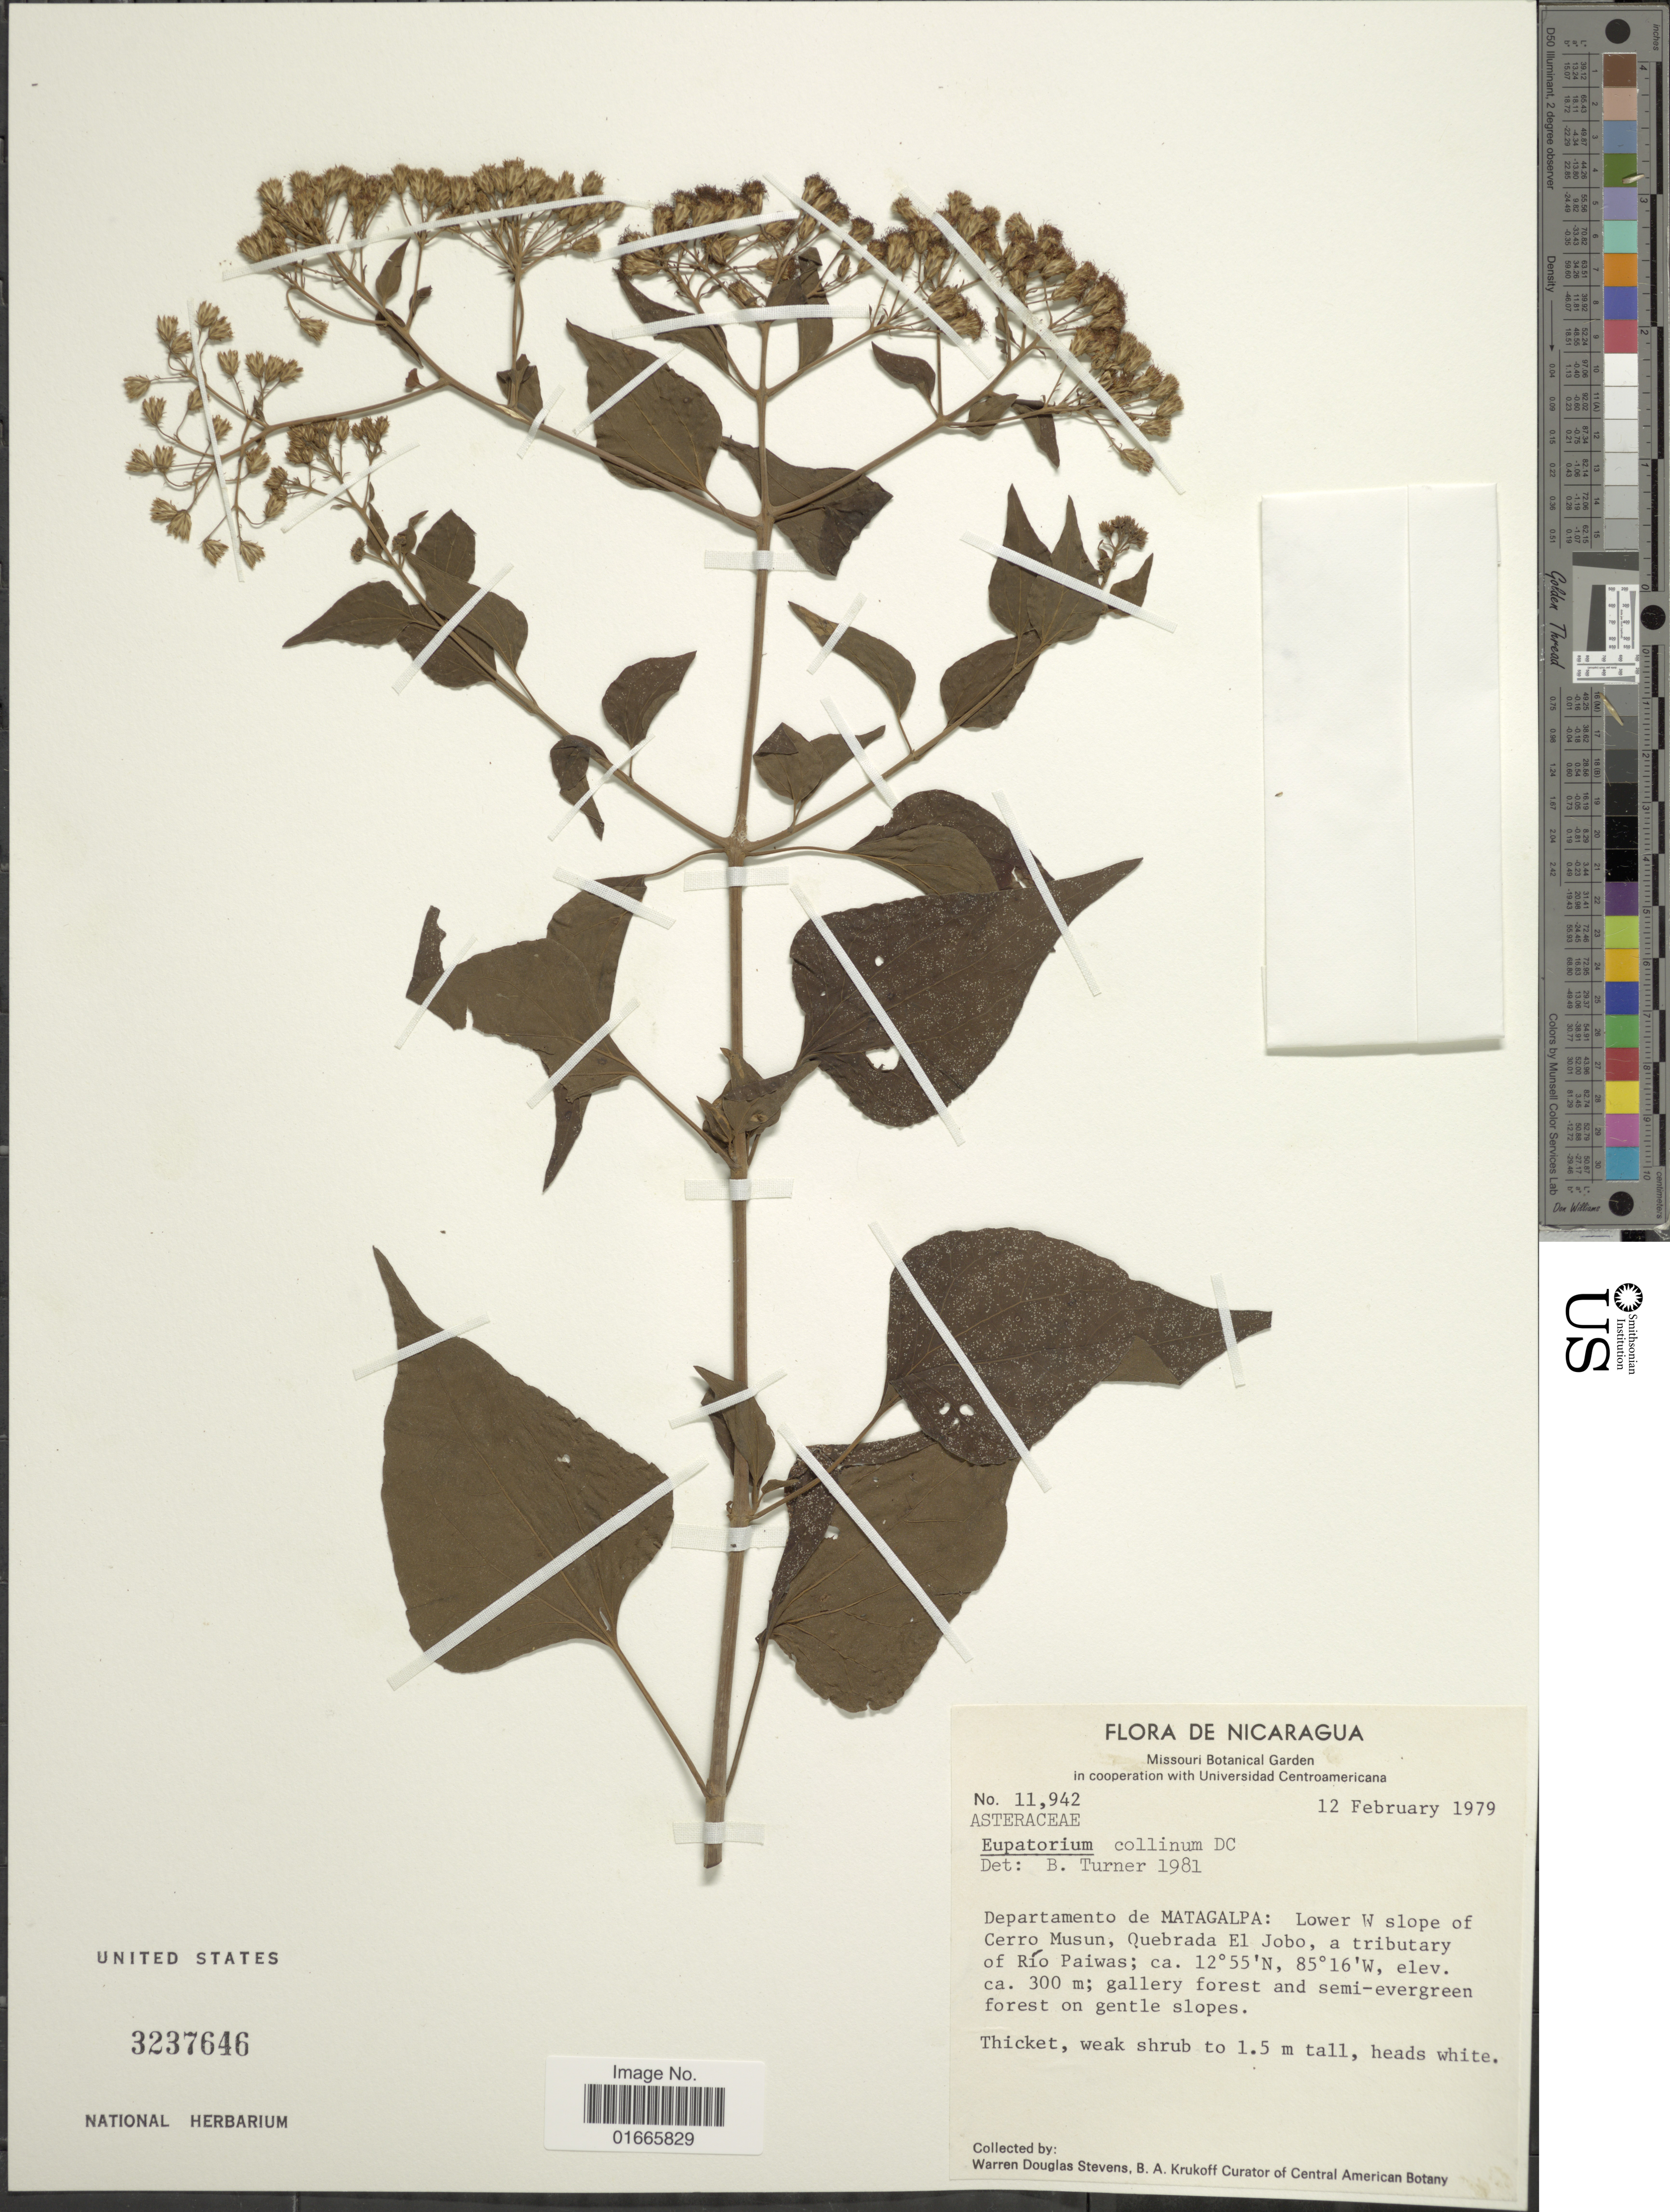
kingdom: Plantae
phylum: Tracheophyta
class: Magnoliopsida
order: Asterales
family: Asteraceae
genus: Chromolaena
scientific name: Chromolaena collina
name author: (DC.) R.M. King & H. Rob.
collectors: W. D. Stevens & B. A. Krukoff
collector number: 11942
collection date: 1979-02-12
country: Nicaragua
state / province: Matagalpa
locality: Departamento de Matagalpa: lower W slope of Cerro Musun, Quebrada El Jobo, a tributary of Rio Paiwas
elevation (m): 300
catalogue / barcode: US 3237646